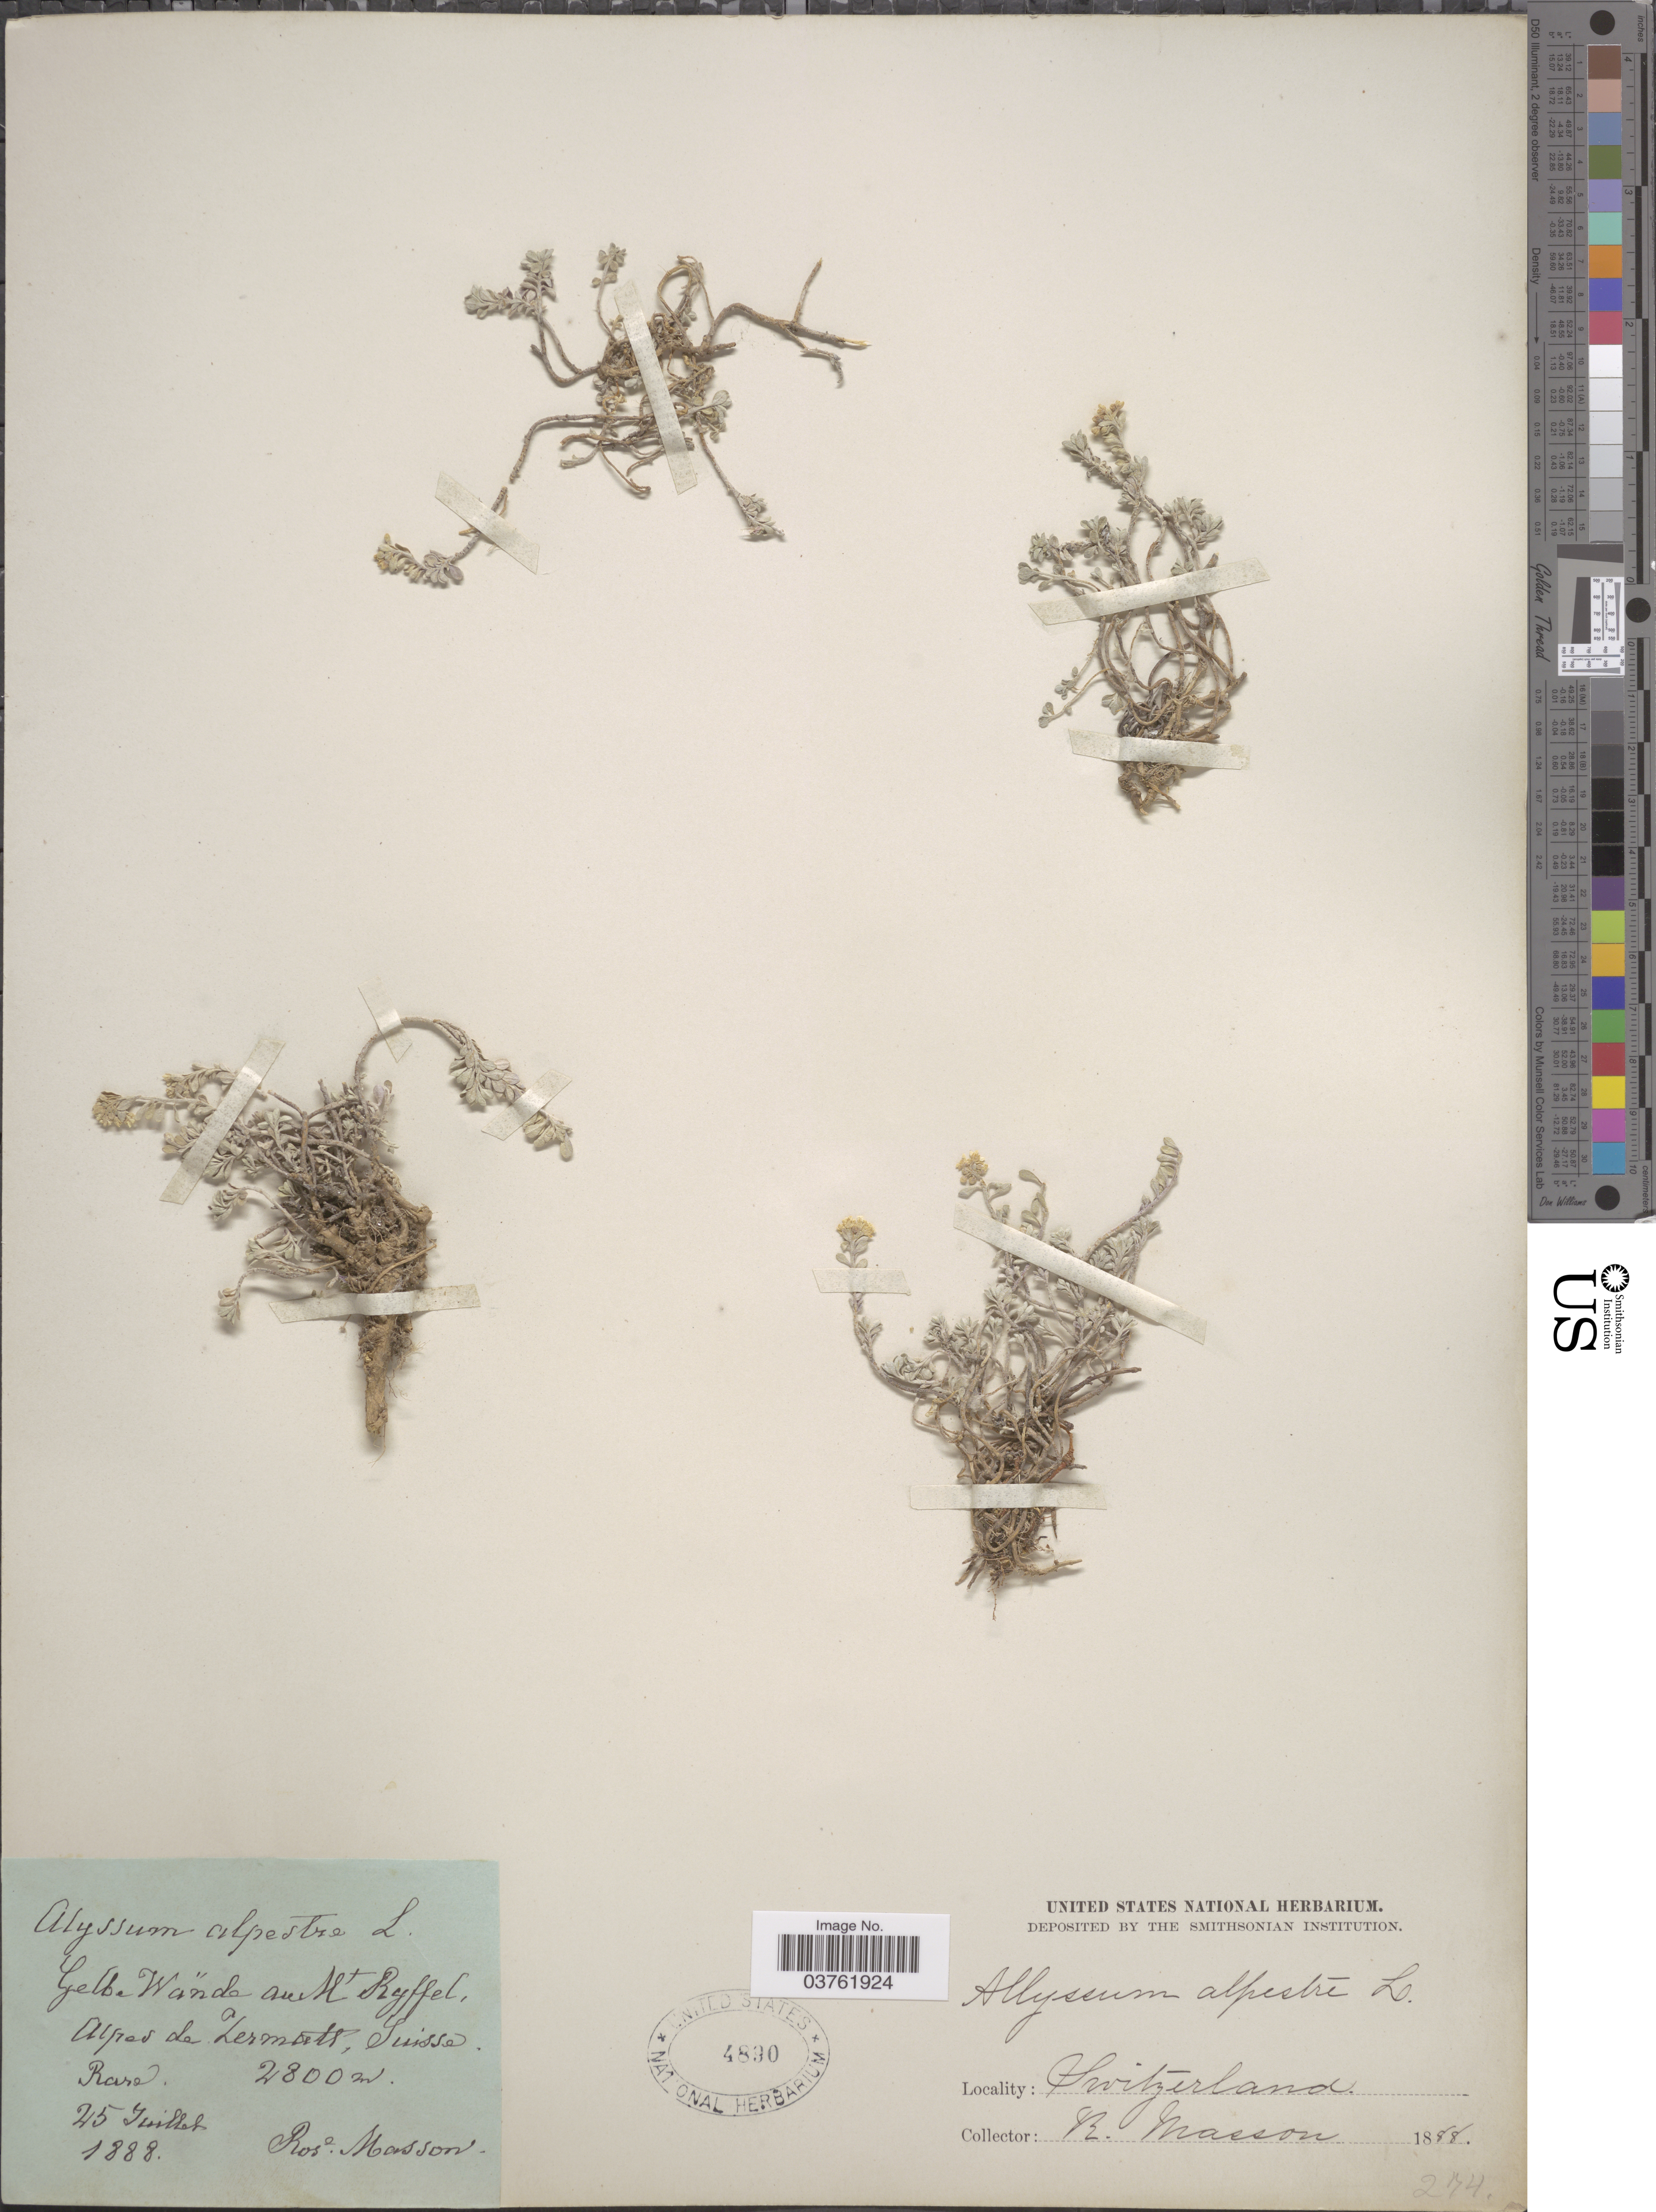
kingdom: Plantae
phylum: Tracheophyta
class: Magnoliopsida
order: Brassicales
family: Brassicaceae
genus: Alyssum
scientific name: Alyssum alpestre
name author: L.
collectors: R. Masson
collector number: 274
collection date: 1888-07-25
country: Switzerland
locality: Gelbe Wände am Ryffel. Alpes de Zermatt, Suisse.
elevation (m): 2800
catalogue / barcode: US 4890